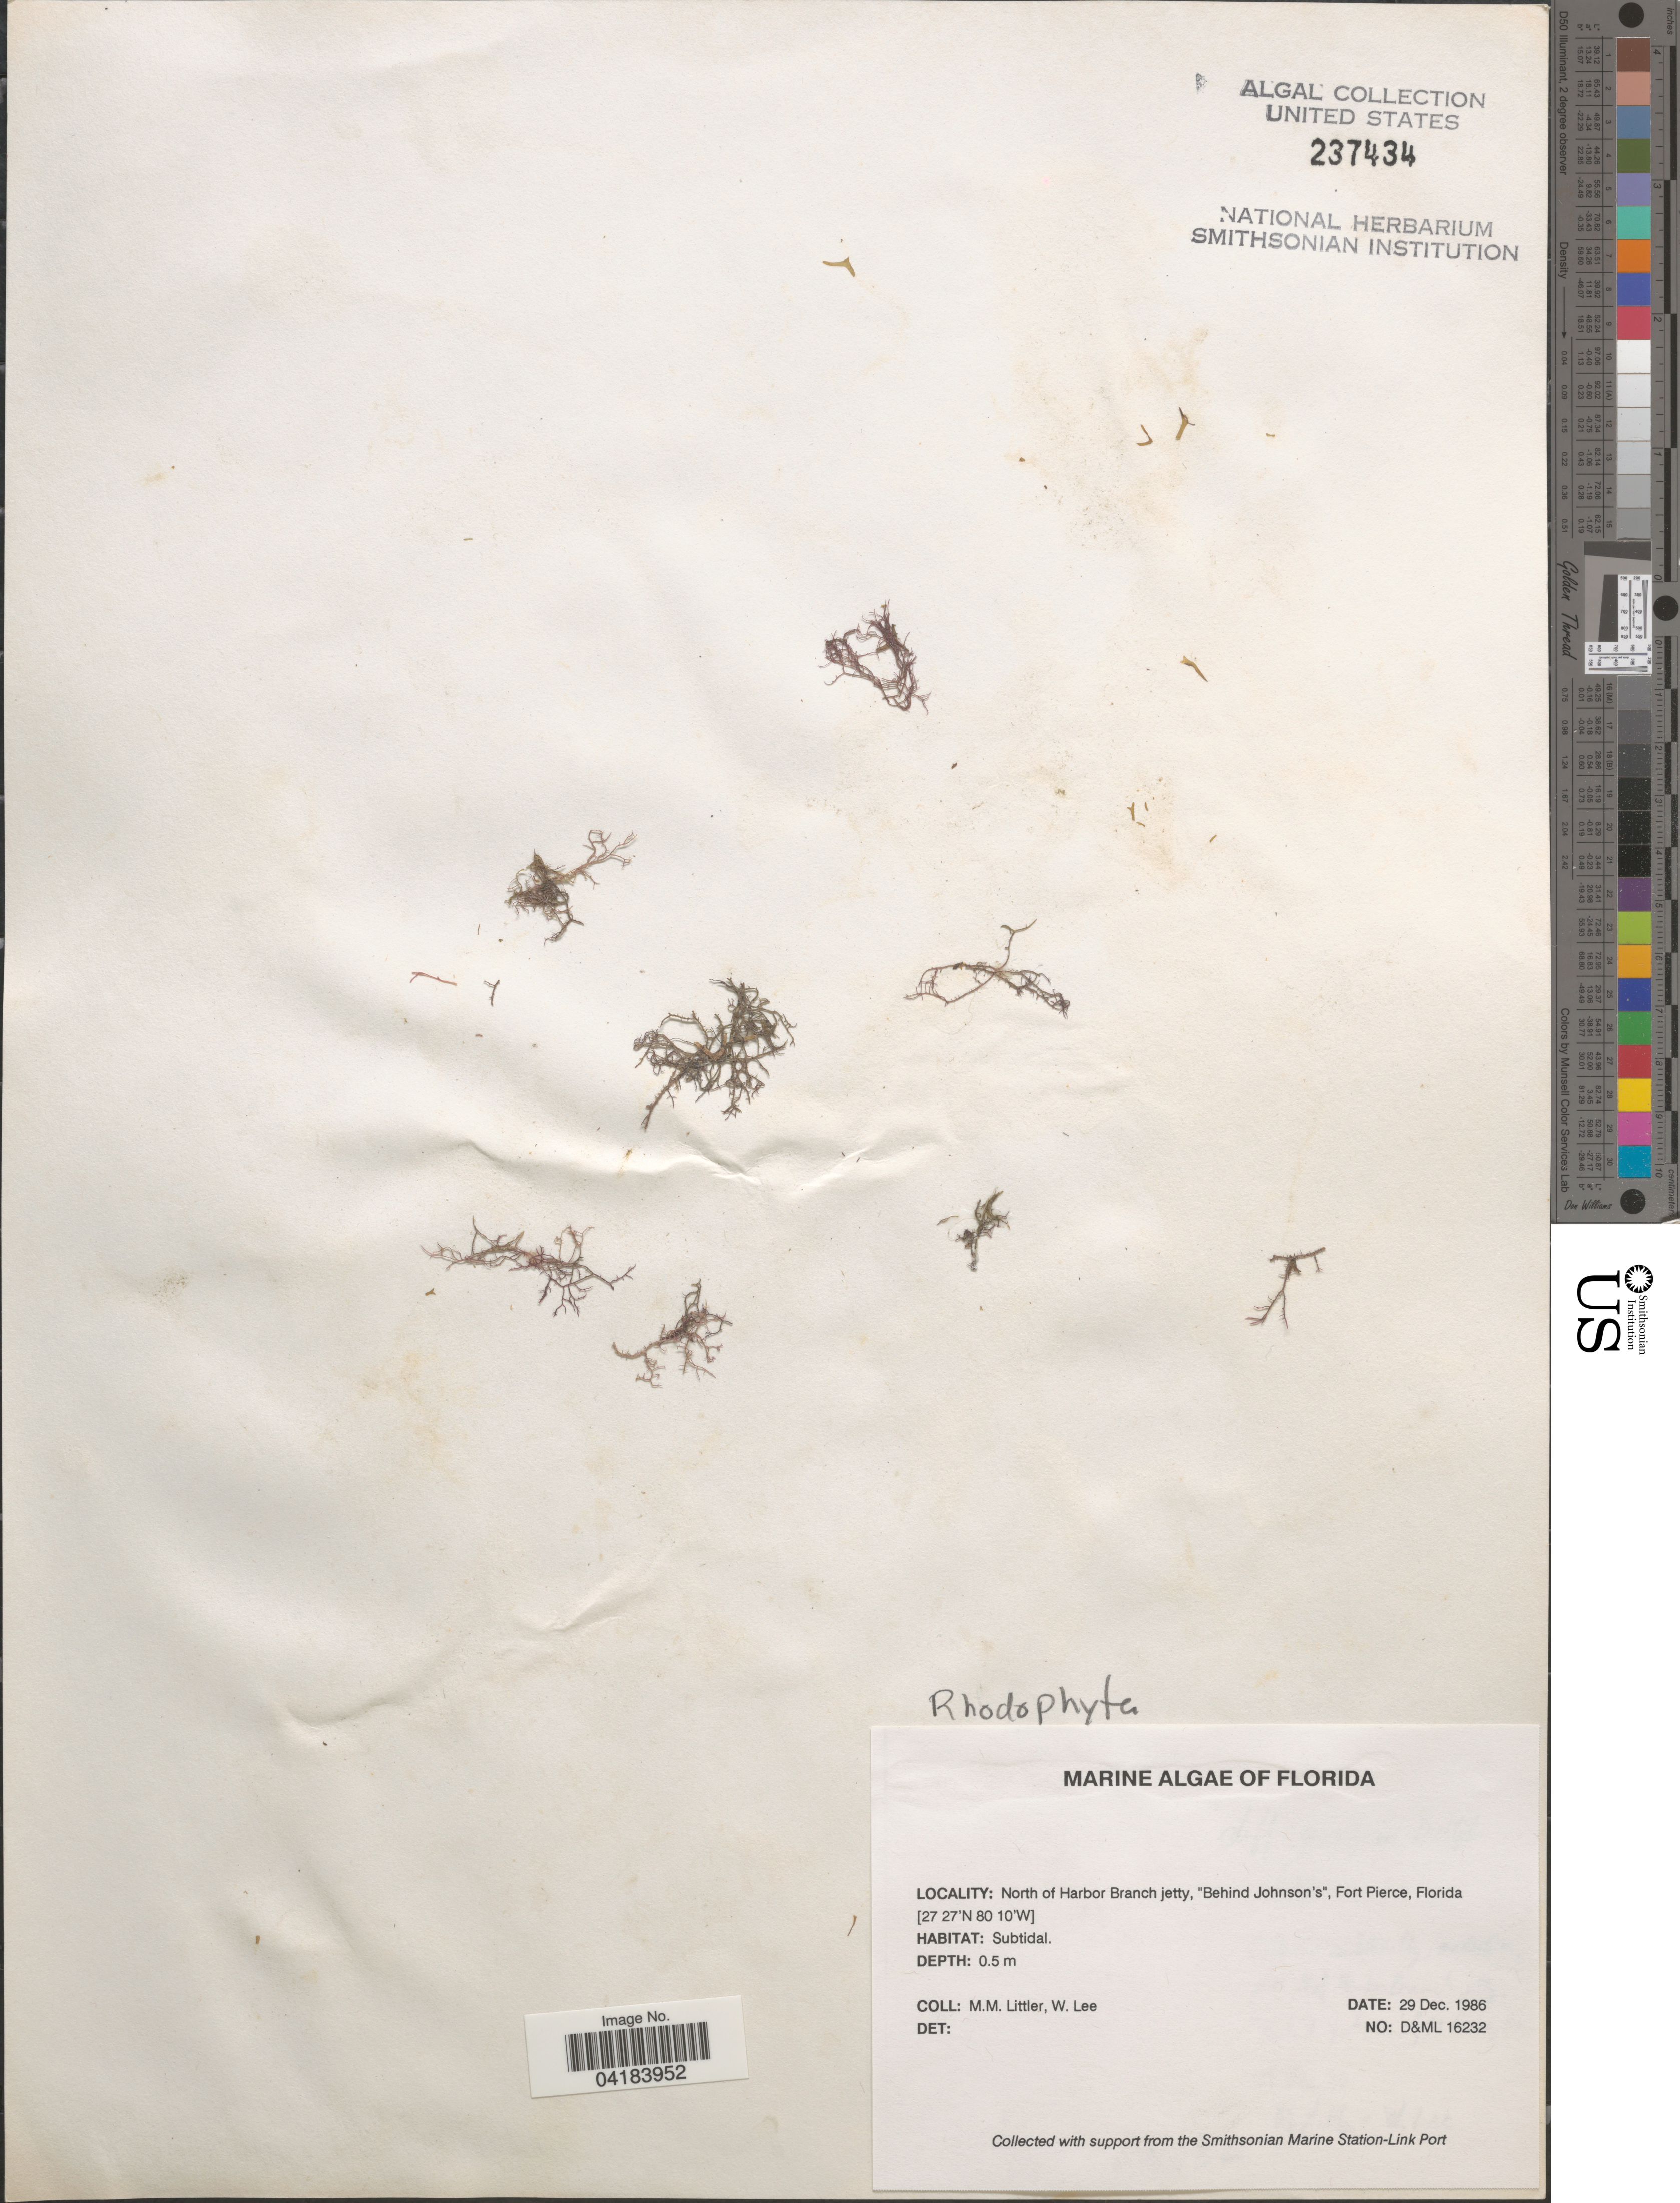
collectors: W. Lee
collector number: D&ML16232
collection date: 1986-12-29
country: United States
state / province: Florida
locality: North of Harbor Branch jetty, "Behind Johnson's", Fort Pierce.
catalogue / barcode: US 237434